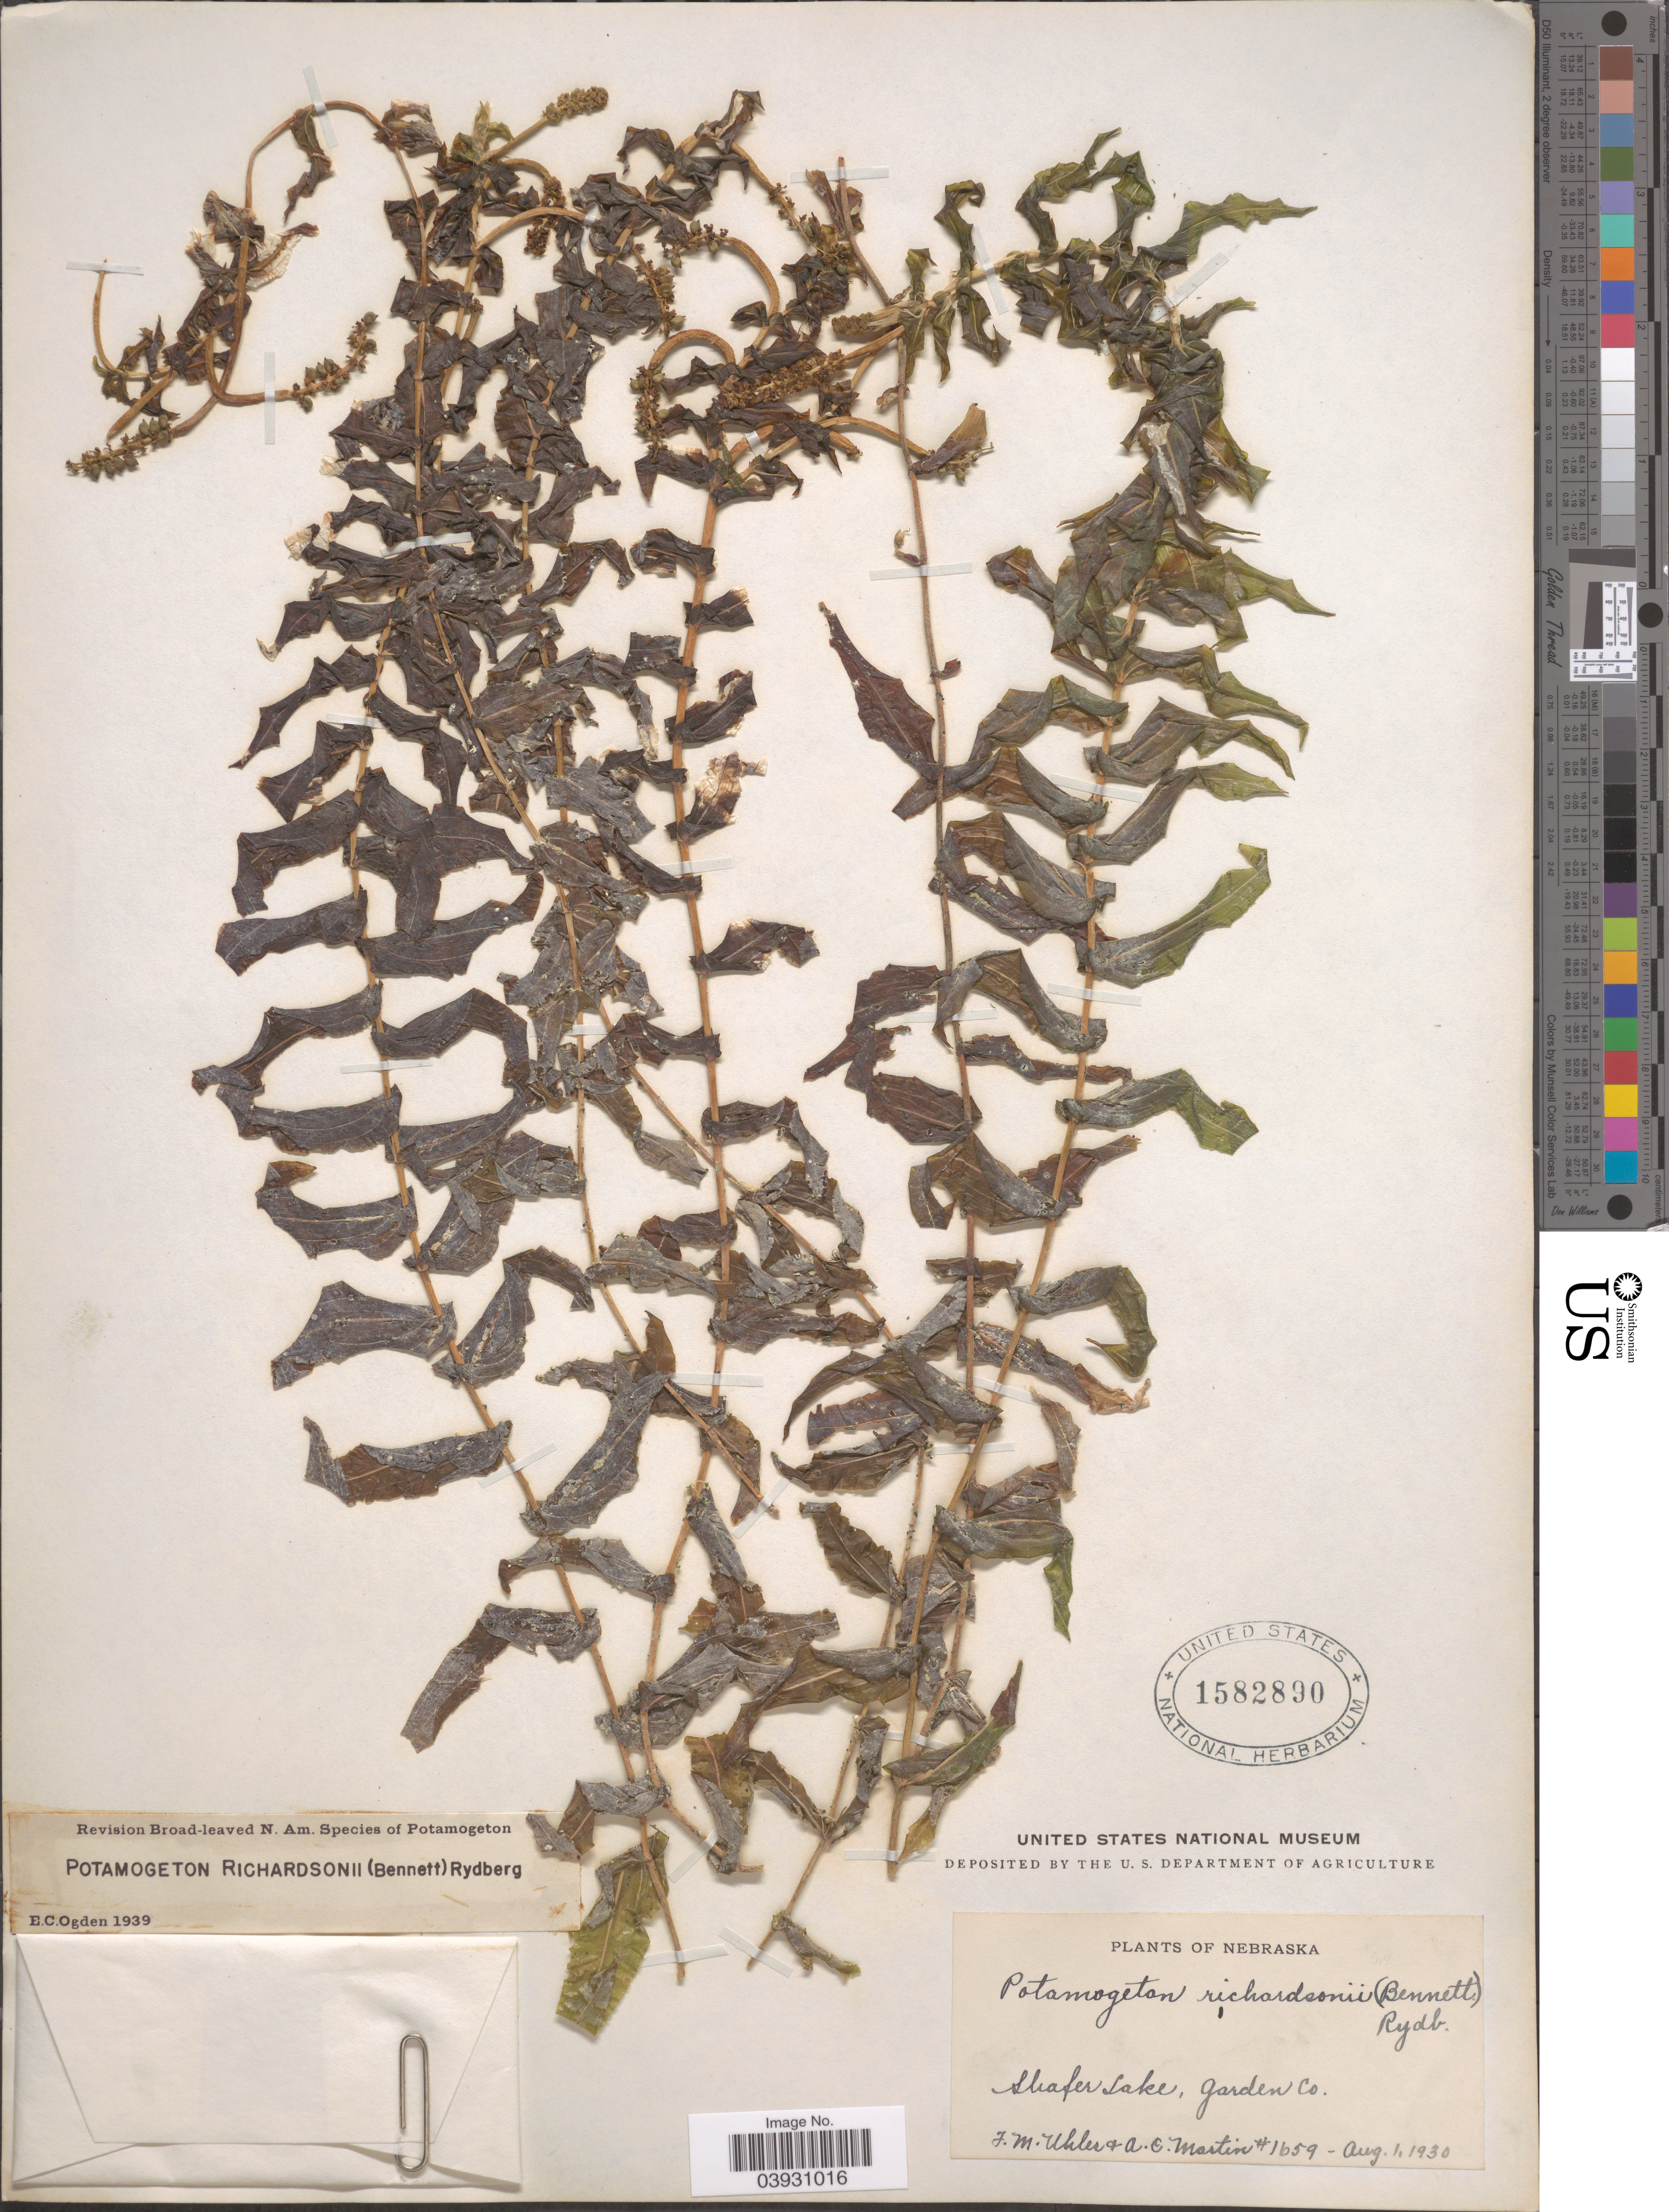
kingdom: Plantae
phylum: Tracheophyta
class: Liliopsida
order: Alismatales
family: Potamogetonaceae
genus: Potamogeton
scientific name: Potamogeton richardsonii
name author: (A.W. Benn.) Rydb.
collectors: F. M. Uhler & A. C. Martin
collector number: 1659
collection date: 1930-08-01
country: United States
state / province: Nebraska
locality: Shafer Lake, Garden Co.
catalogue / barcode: US 1582890